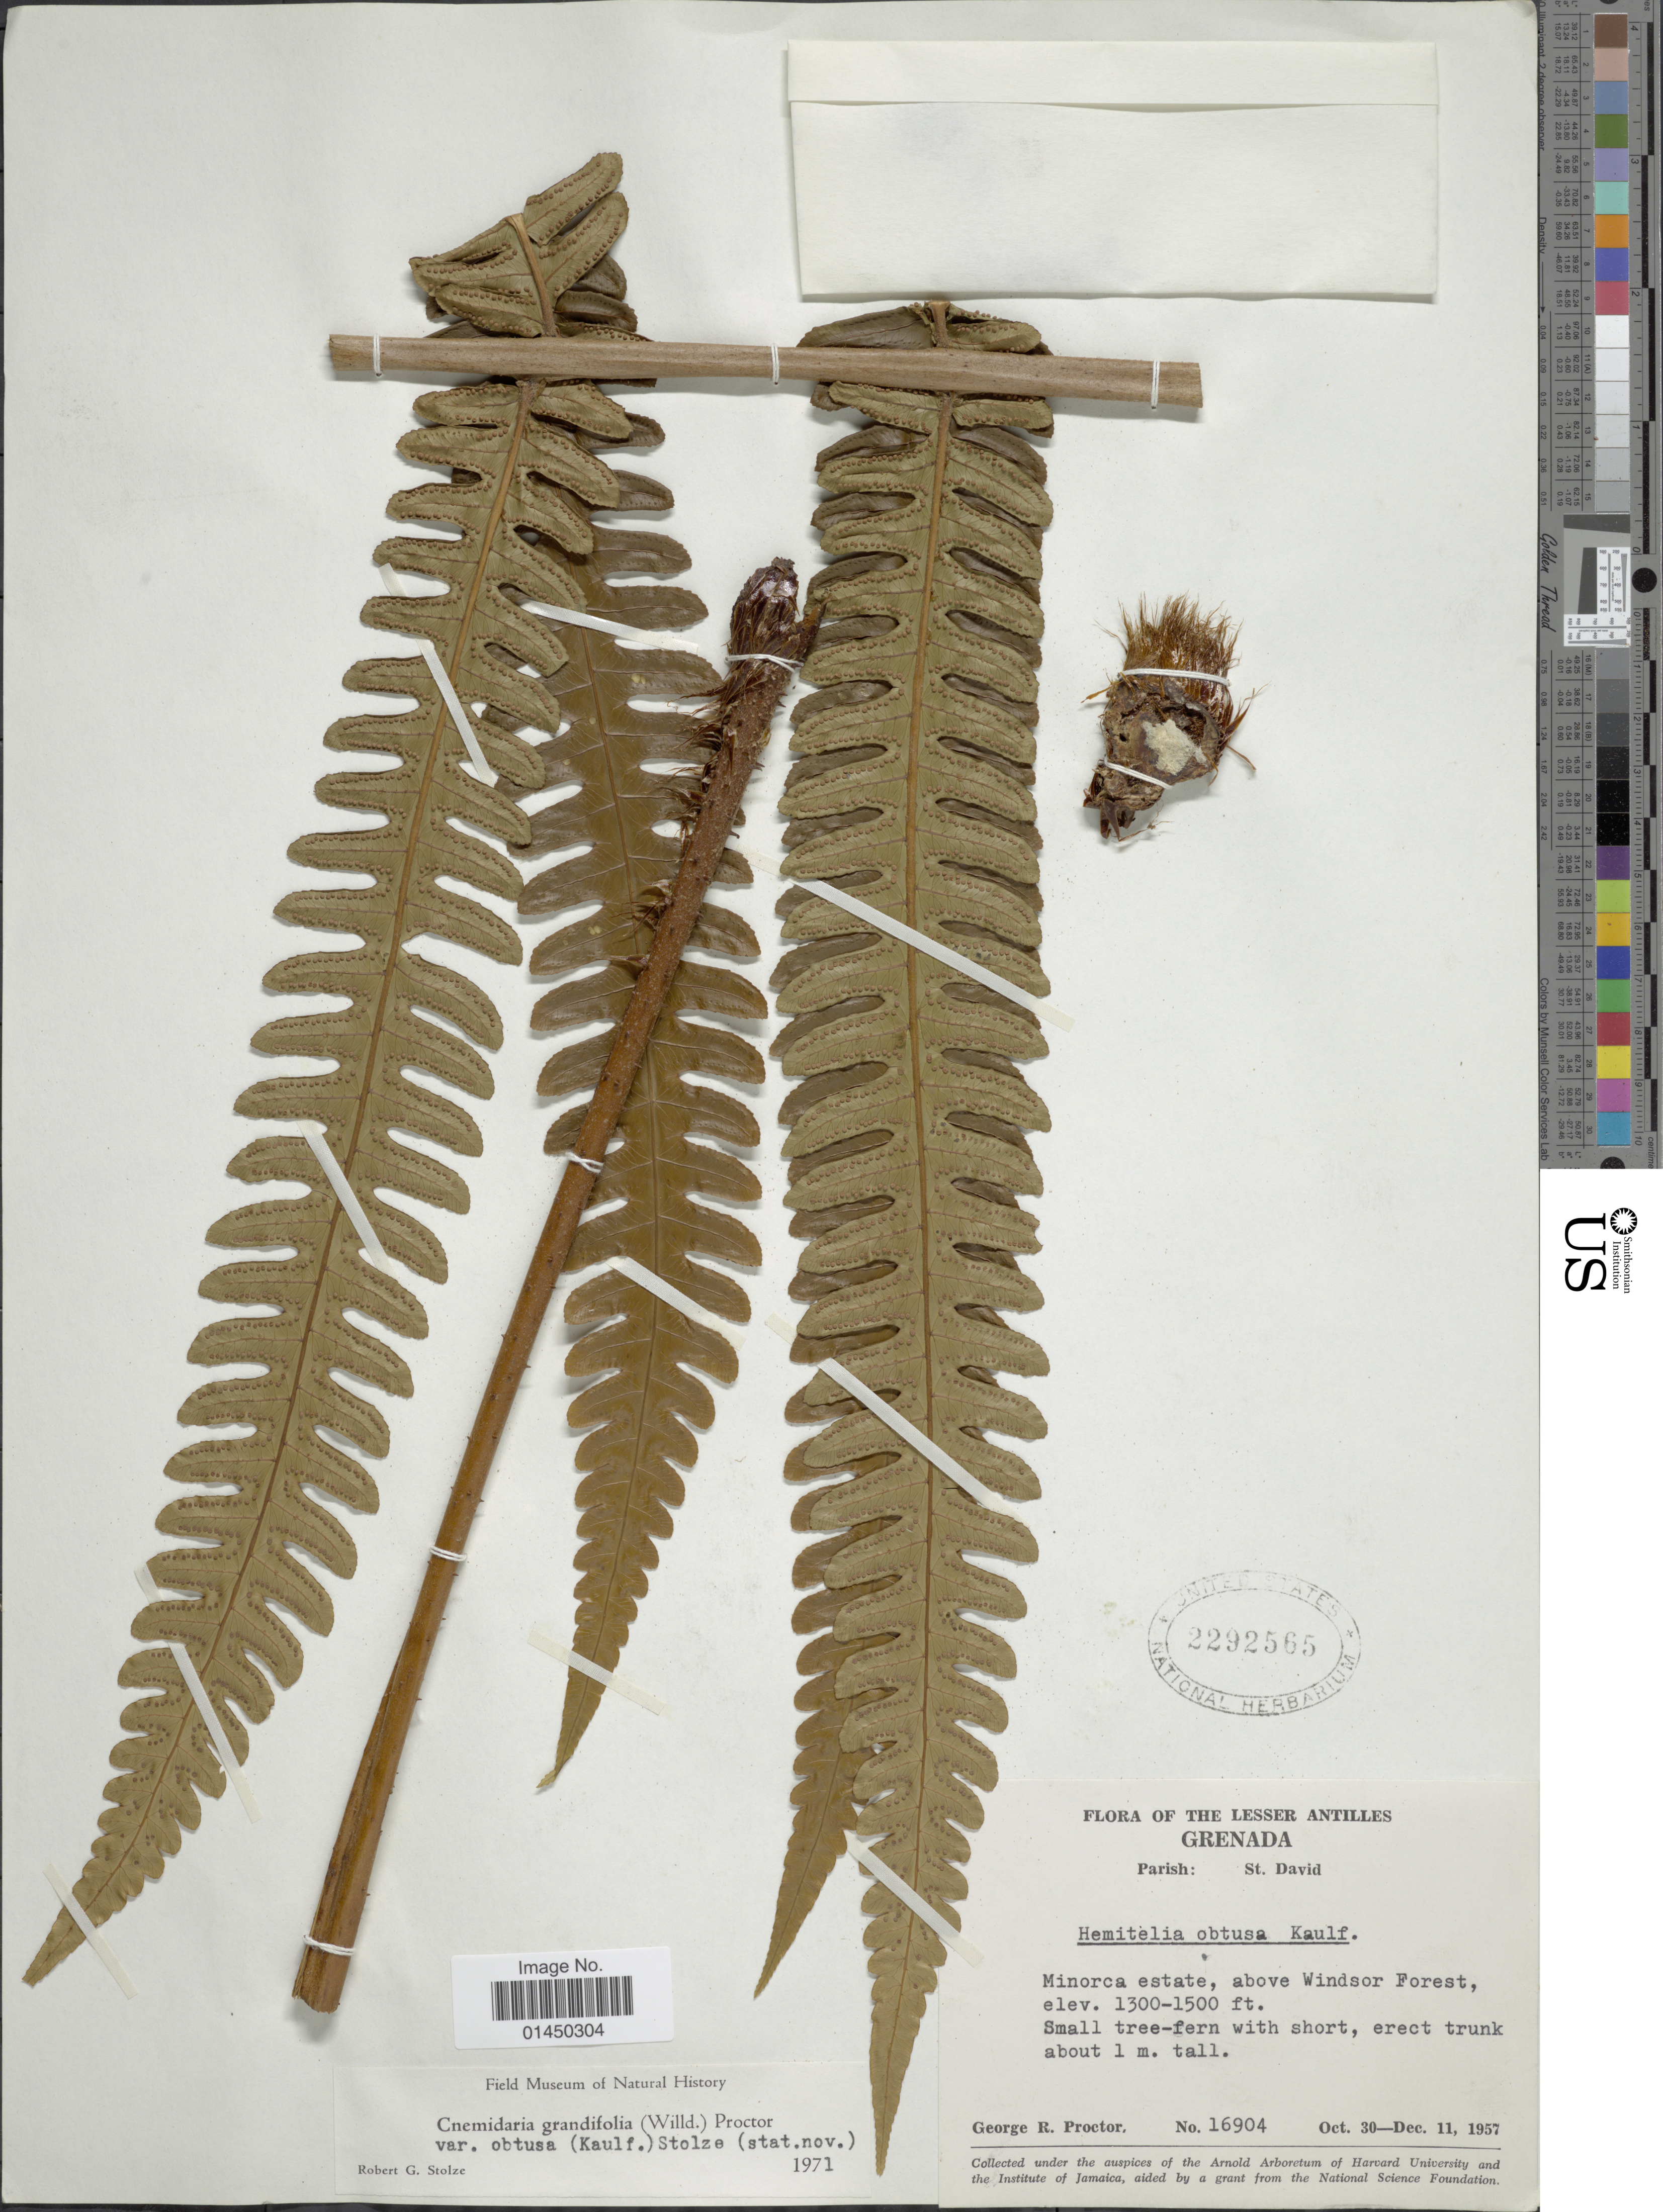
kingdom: Plantae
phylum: Tracheophyta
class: Polypodiopsida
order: Cyatheales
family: Cyatheaceae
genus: Cyathea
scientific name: Cyathea grandifolia var. obtusa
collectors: G. R. Proctor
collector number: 16904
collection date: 1957-10-30/1957-12-11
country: Grenada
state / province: Saint David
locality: The Lesser Antilles, St. David, Minorca estate, above Windsor Forest.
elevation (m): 396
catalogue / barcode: US 2292565